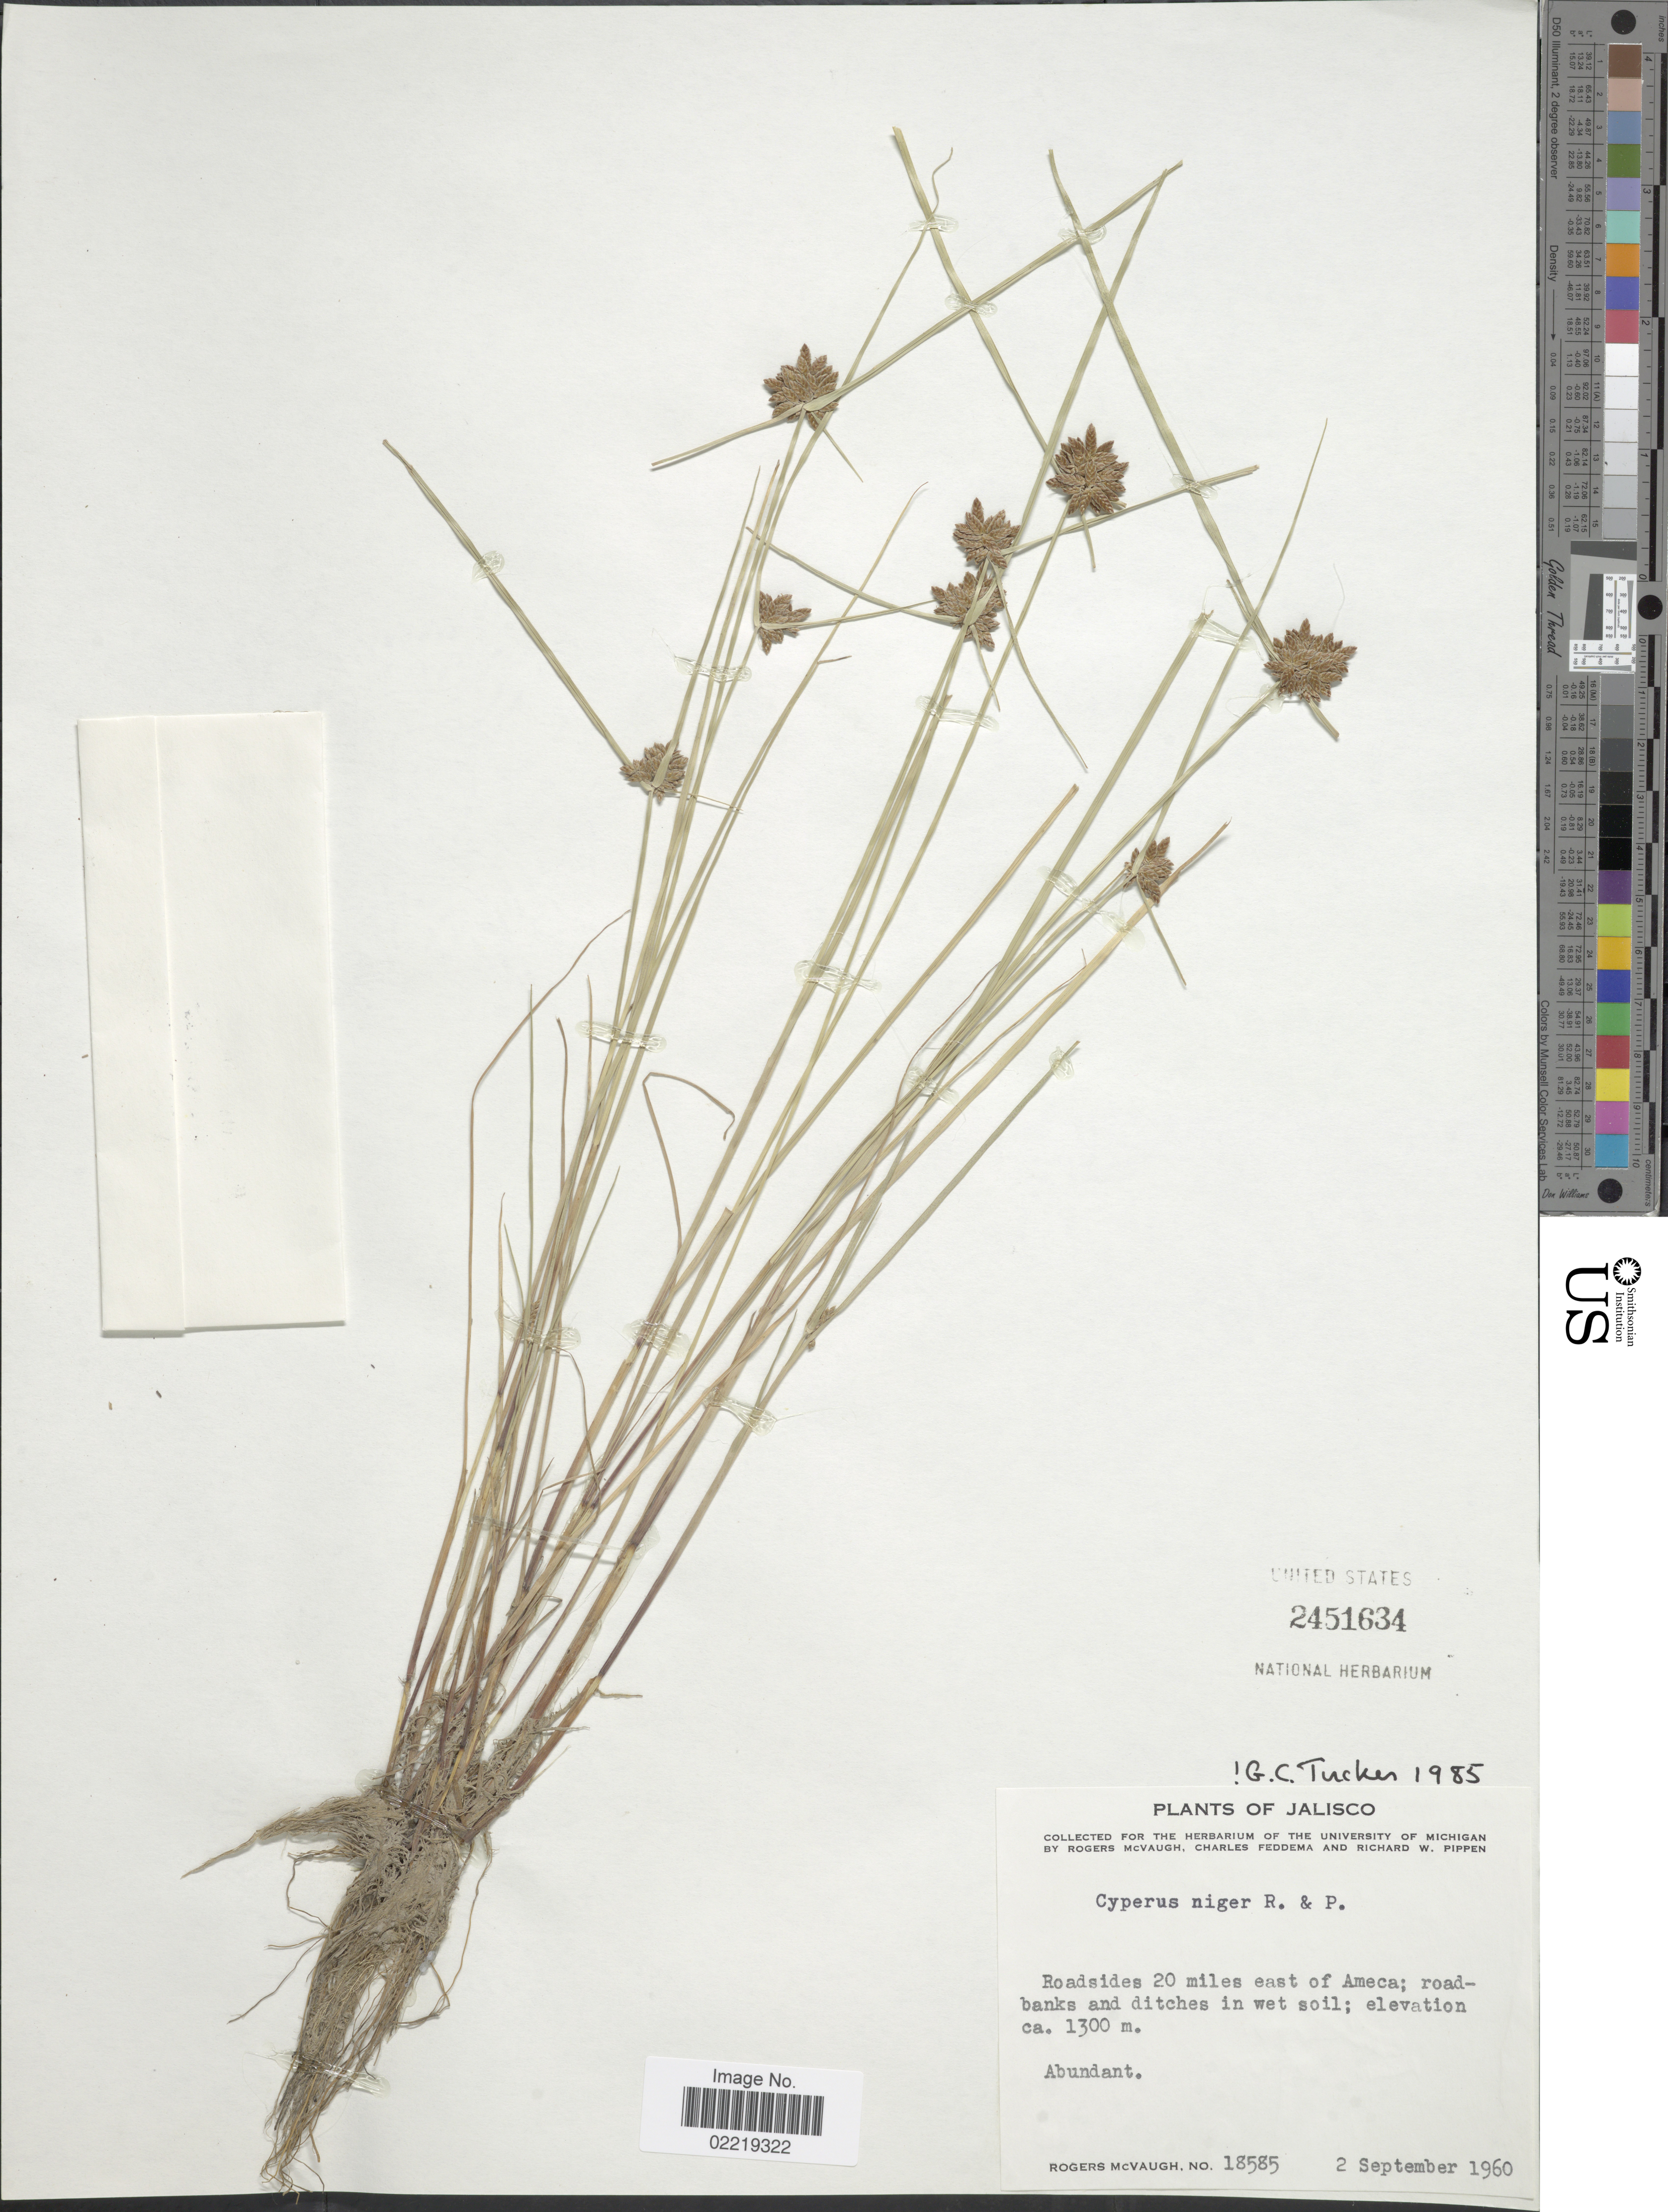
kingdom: Plantae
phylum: Tracheophyta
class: Liliopsida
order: Poales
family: Cyperaceae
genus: Cyperus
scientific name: Cyperus niger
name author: Ruiz & Pav.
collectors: C. Feddema & R. W. Pippen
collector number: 18585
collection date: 1960-09-02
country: Mexico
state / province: Jalisco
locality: Roadside 20 miles east of Ameca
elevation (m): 1300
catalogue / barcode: US 2451634